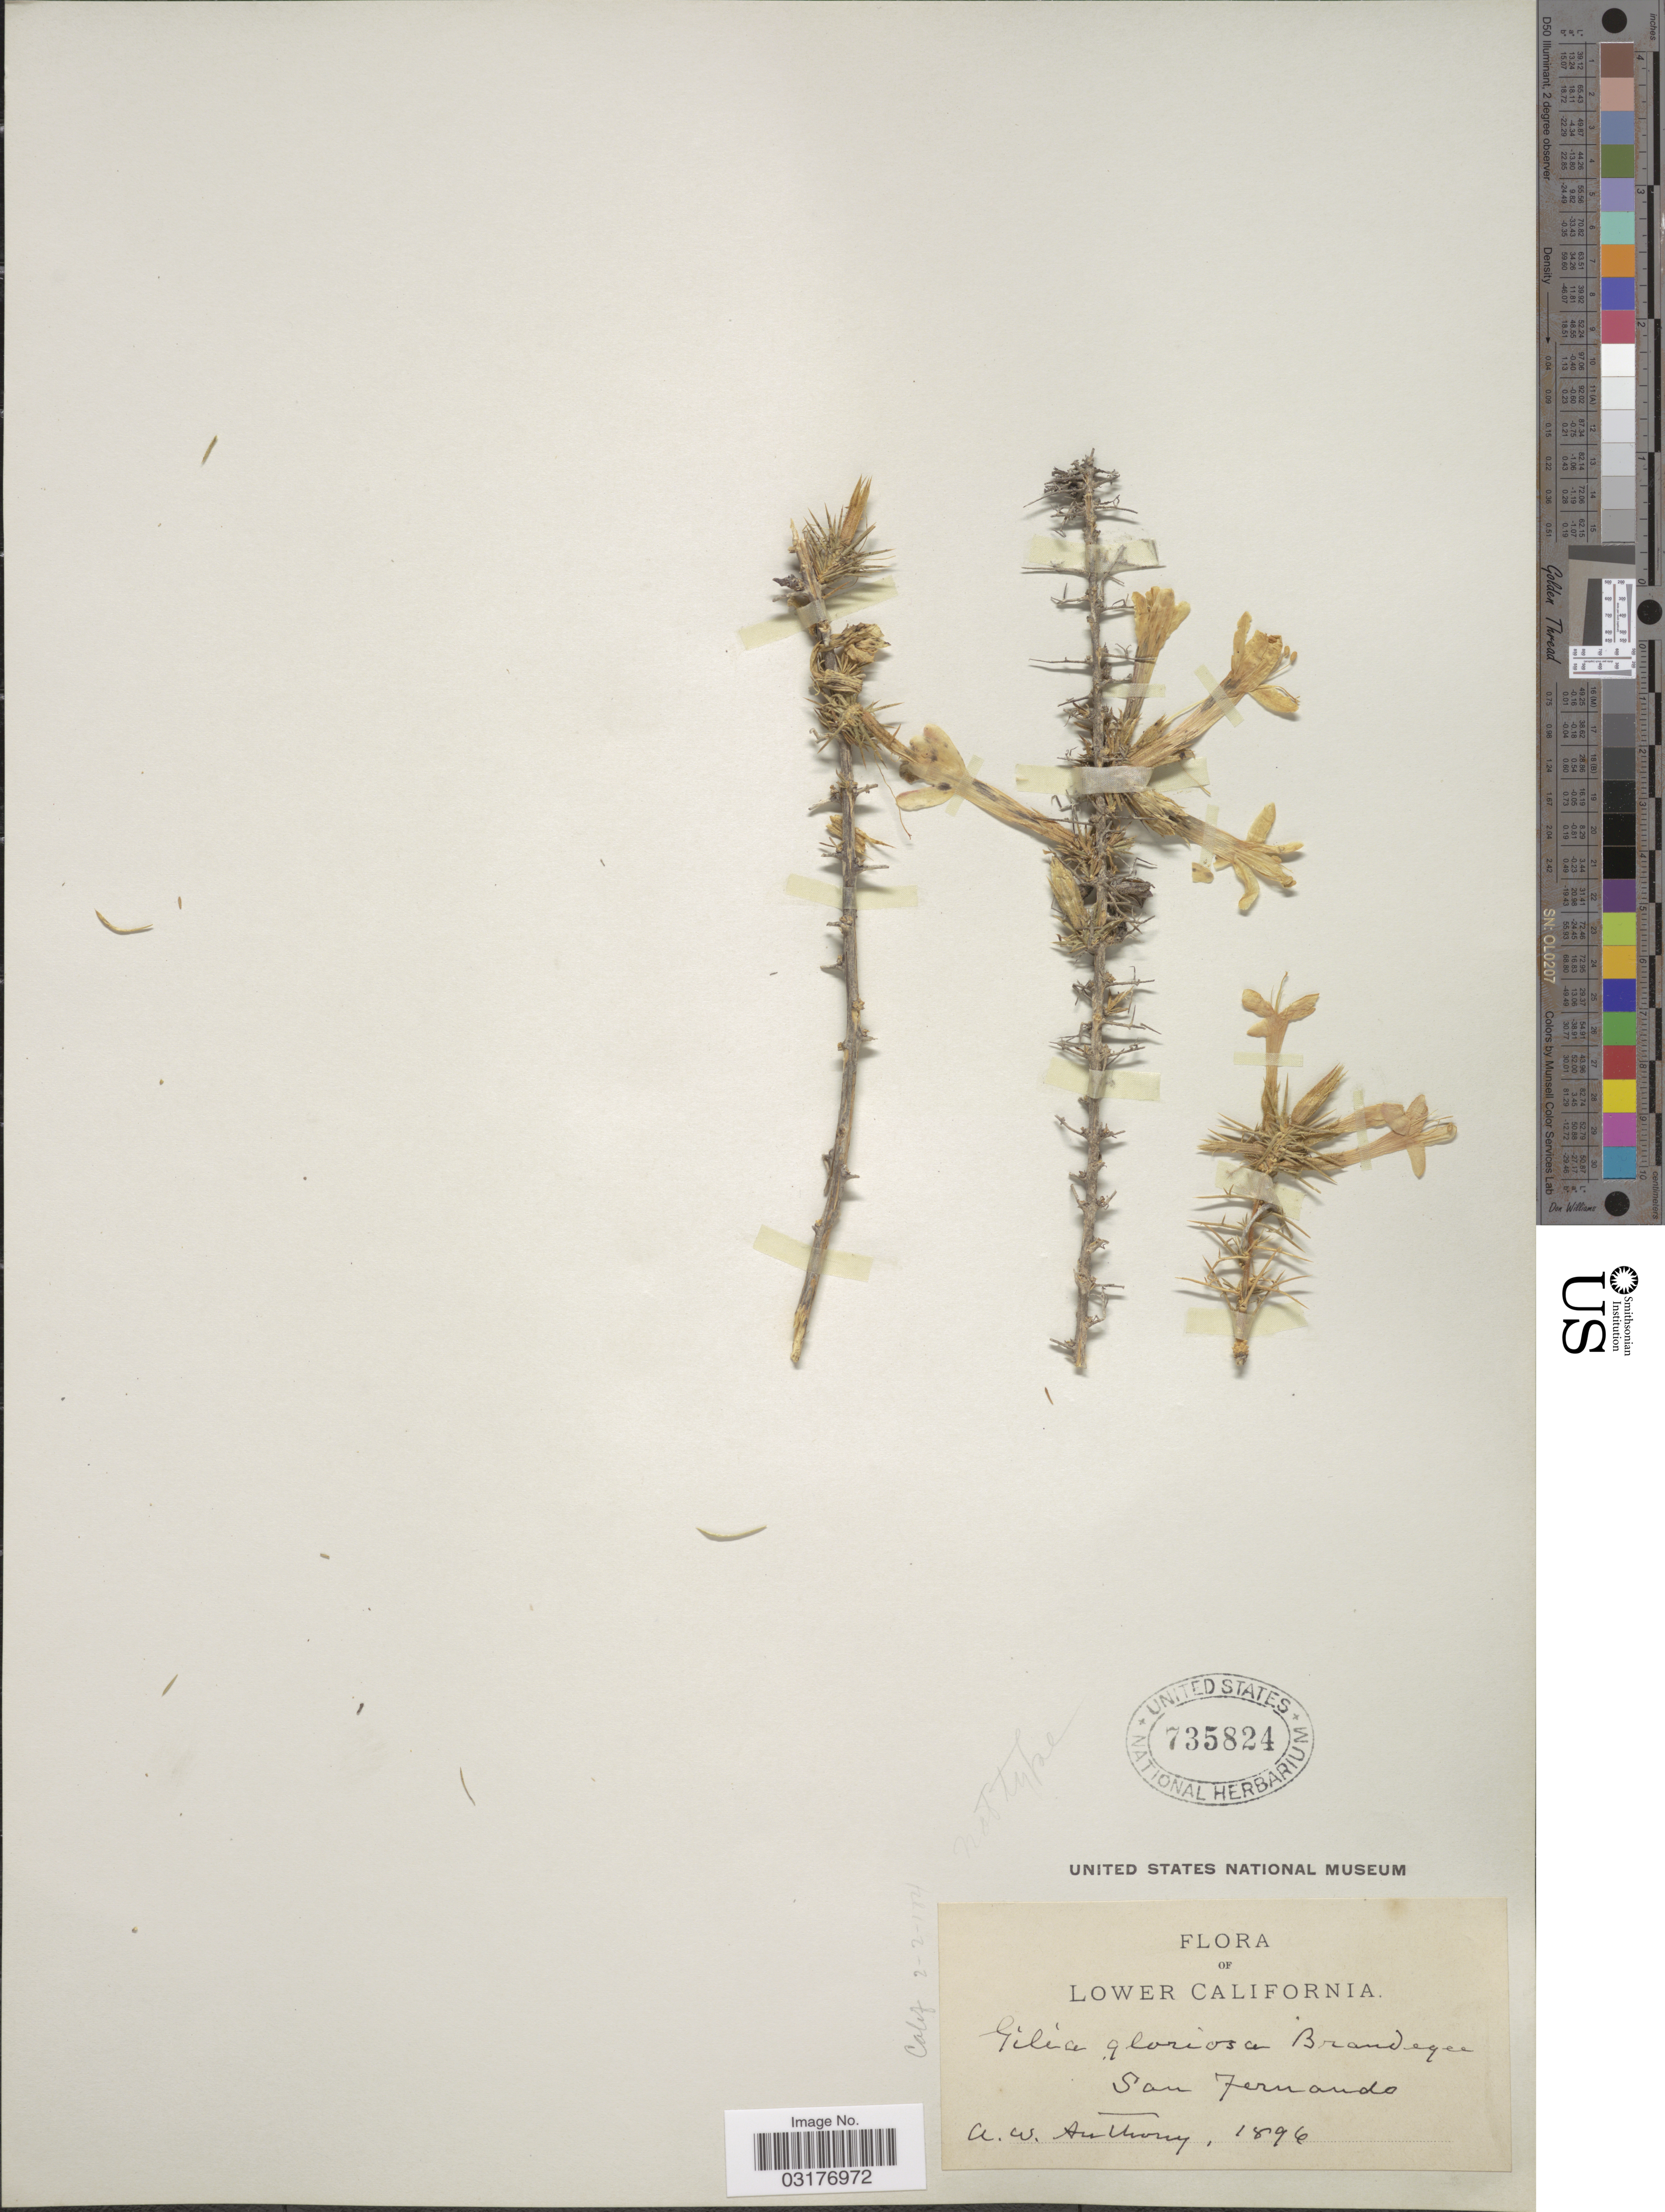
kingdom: Plantae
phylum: Tracheophyta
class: Magnoliopsida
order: Ericales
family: Polemoniaceae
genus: Acanthogilia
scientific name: Acanthogilia gloriosa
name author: (Brandegee) A. Day & R.C. Moran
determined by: Strong, Mark T., (BOT), Smithsonian Institution - National Museum of Natural History (UNITED STATES)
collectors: A. W. Anthony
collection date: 1896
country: Mexico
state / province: Baja California Norte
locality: Lower California. San Fernando.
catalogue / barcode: US 735824